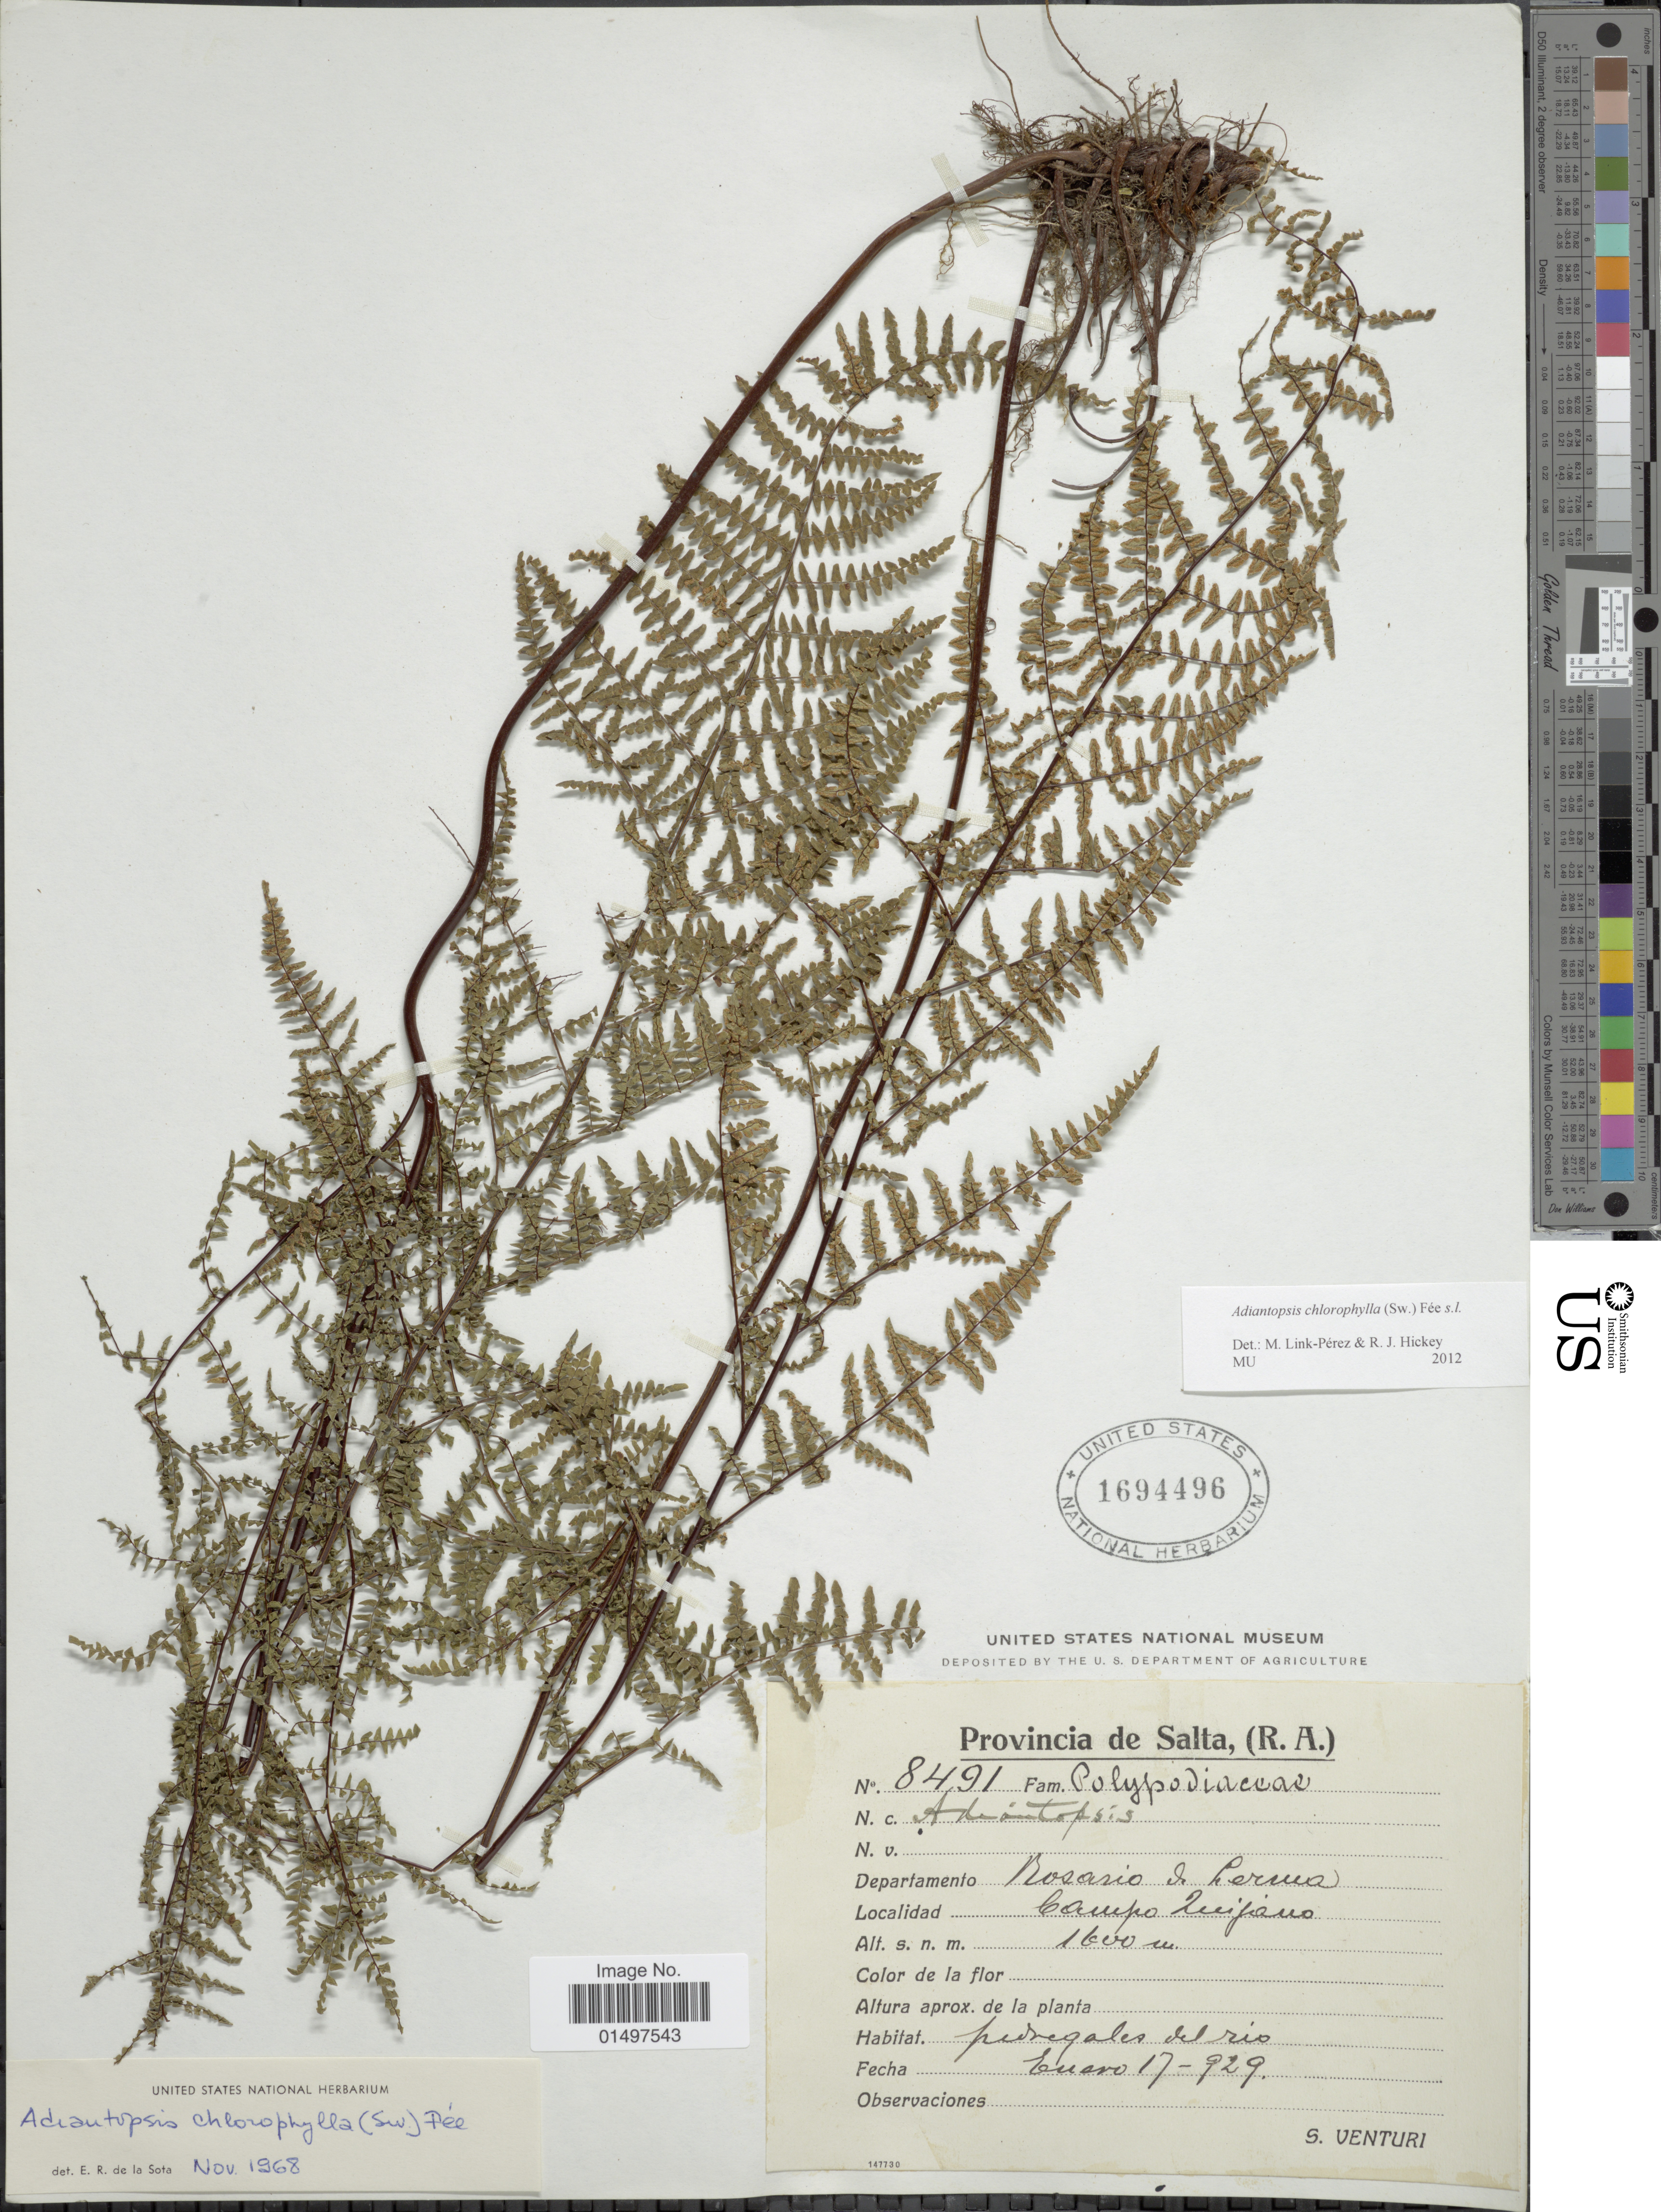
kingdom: Plantae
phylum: Tracheophyta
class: Polypodiopsida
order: Polypodiales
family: Pteridaceae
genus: Adiantopsis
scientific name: Adiantopsis chlorophylla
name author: (Sw.) Fée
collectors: S. Venturi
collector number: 8491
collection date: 1929-01-17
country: Argentina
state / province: Salta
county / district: Rosario de Lerma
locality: Campo Quijano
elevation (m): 1600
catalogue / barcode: US 1694496